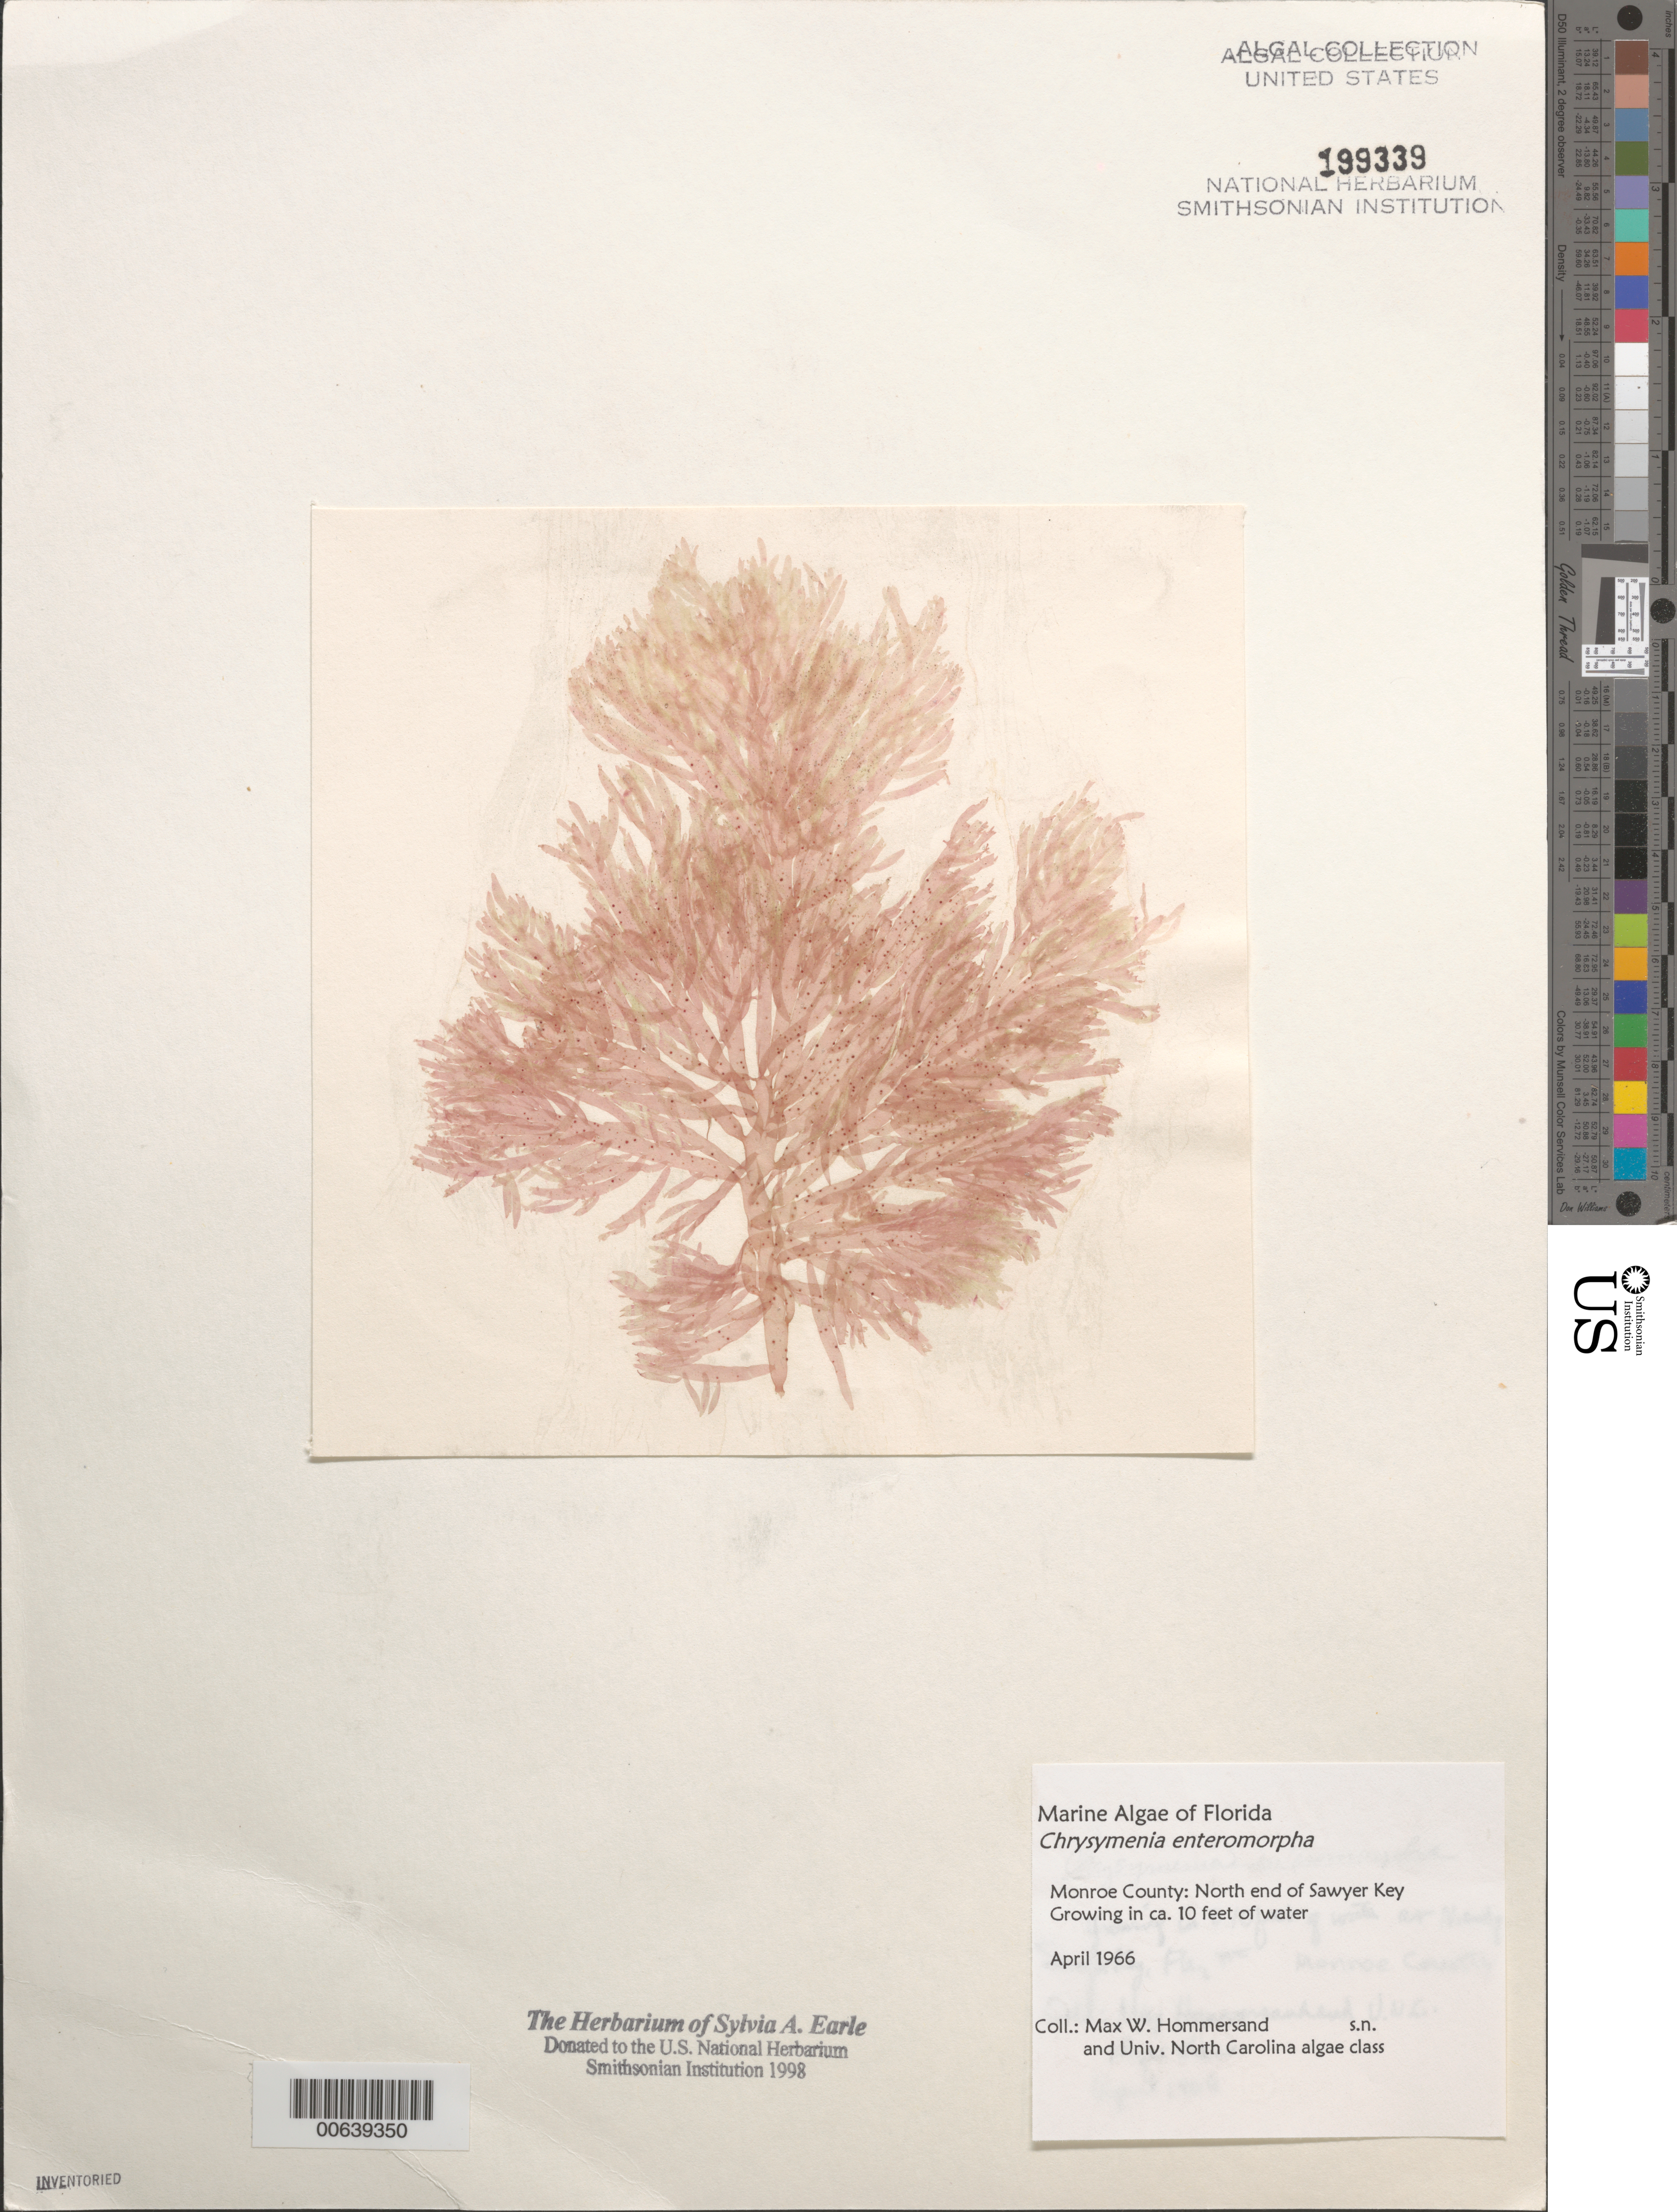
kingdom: Plantae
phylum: Rhodophyta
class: Florideophyceae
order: Rhodymeniales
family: Rhodymeniaceae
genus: Botryocladia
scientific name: Botryocladia enteromorpha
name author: (Harv.) W.E. Schmidt et al. in W.E. Schmidt et al.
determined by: Algae name updating Project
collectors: M. H. Hommersand & Students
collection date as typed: Apr 1966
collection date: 1966-04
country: United States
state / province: Florida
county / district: Monroe County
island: Sawyer Key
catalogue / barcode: US 199339